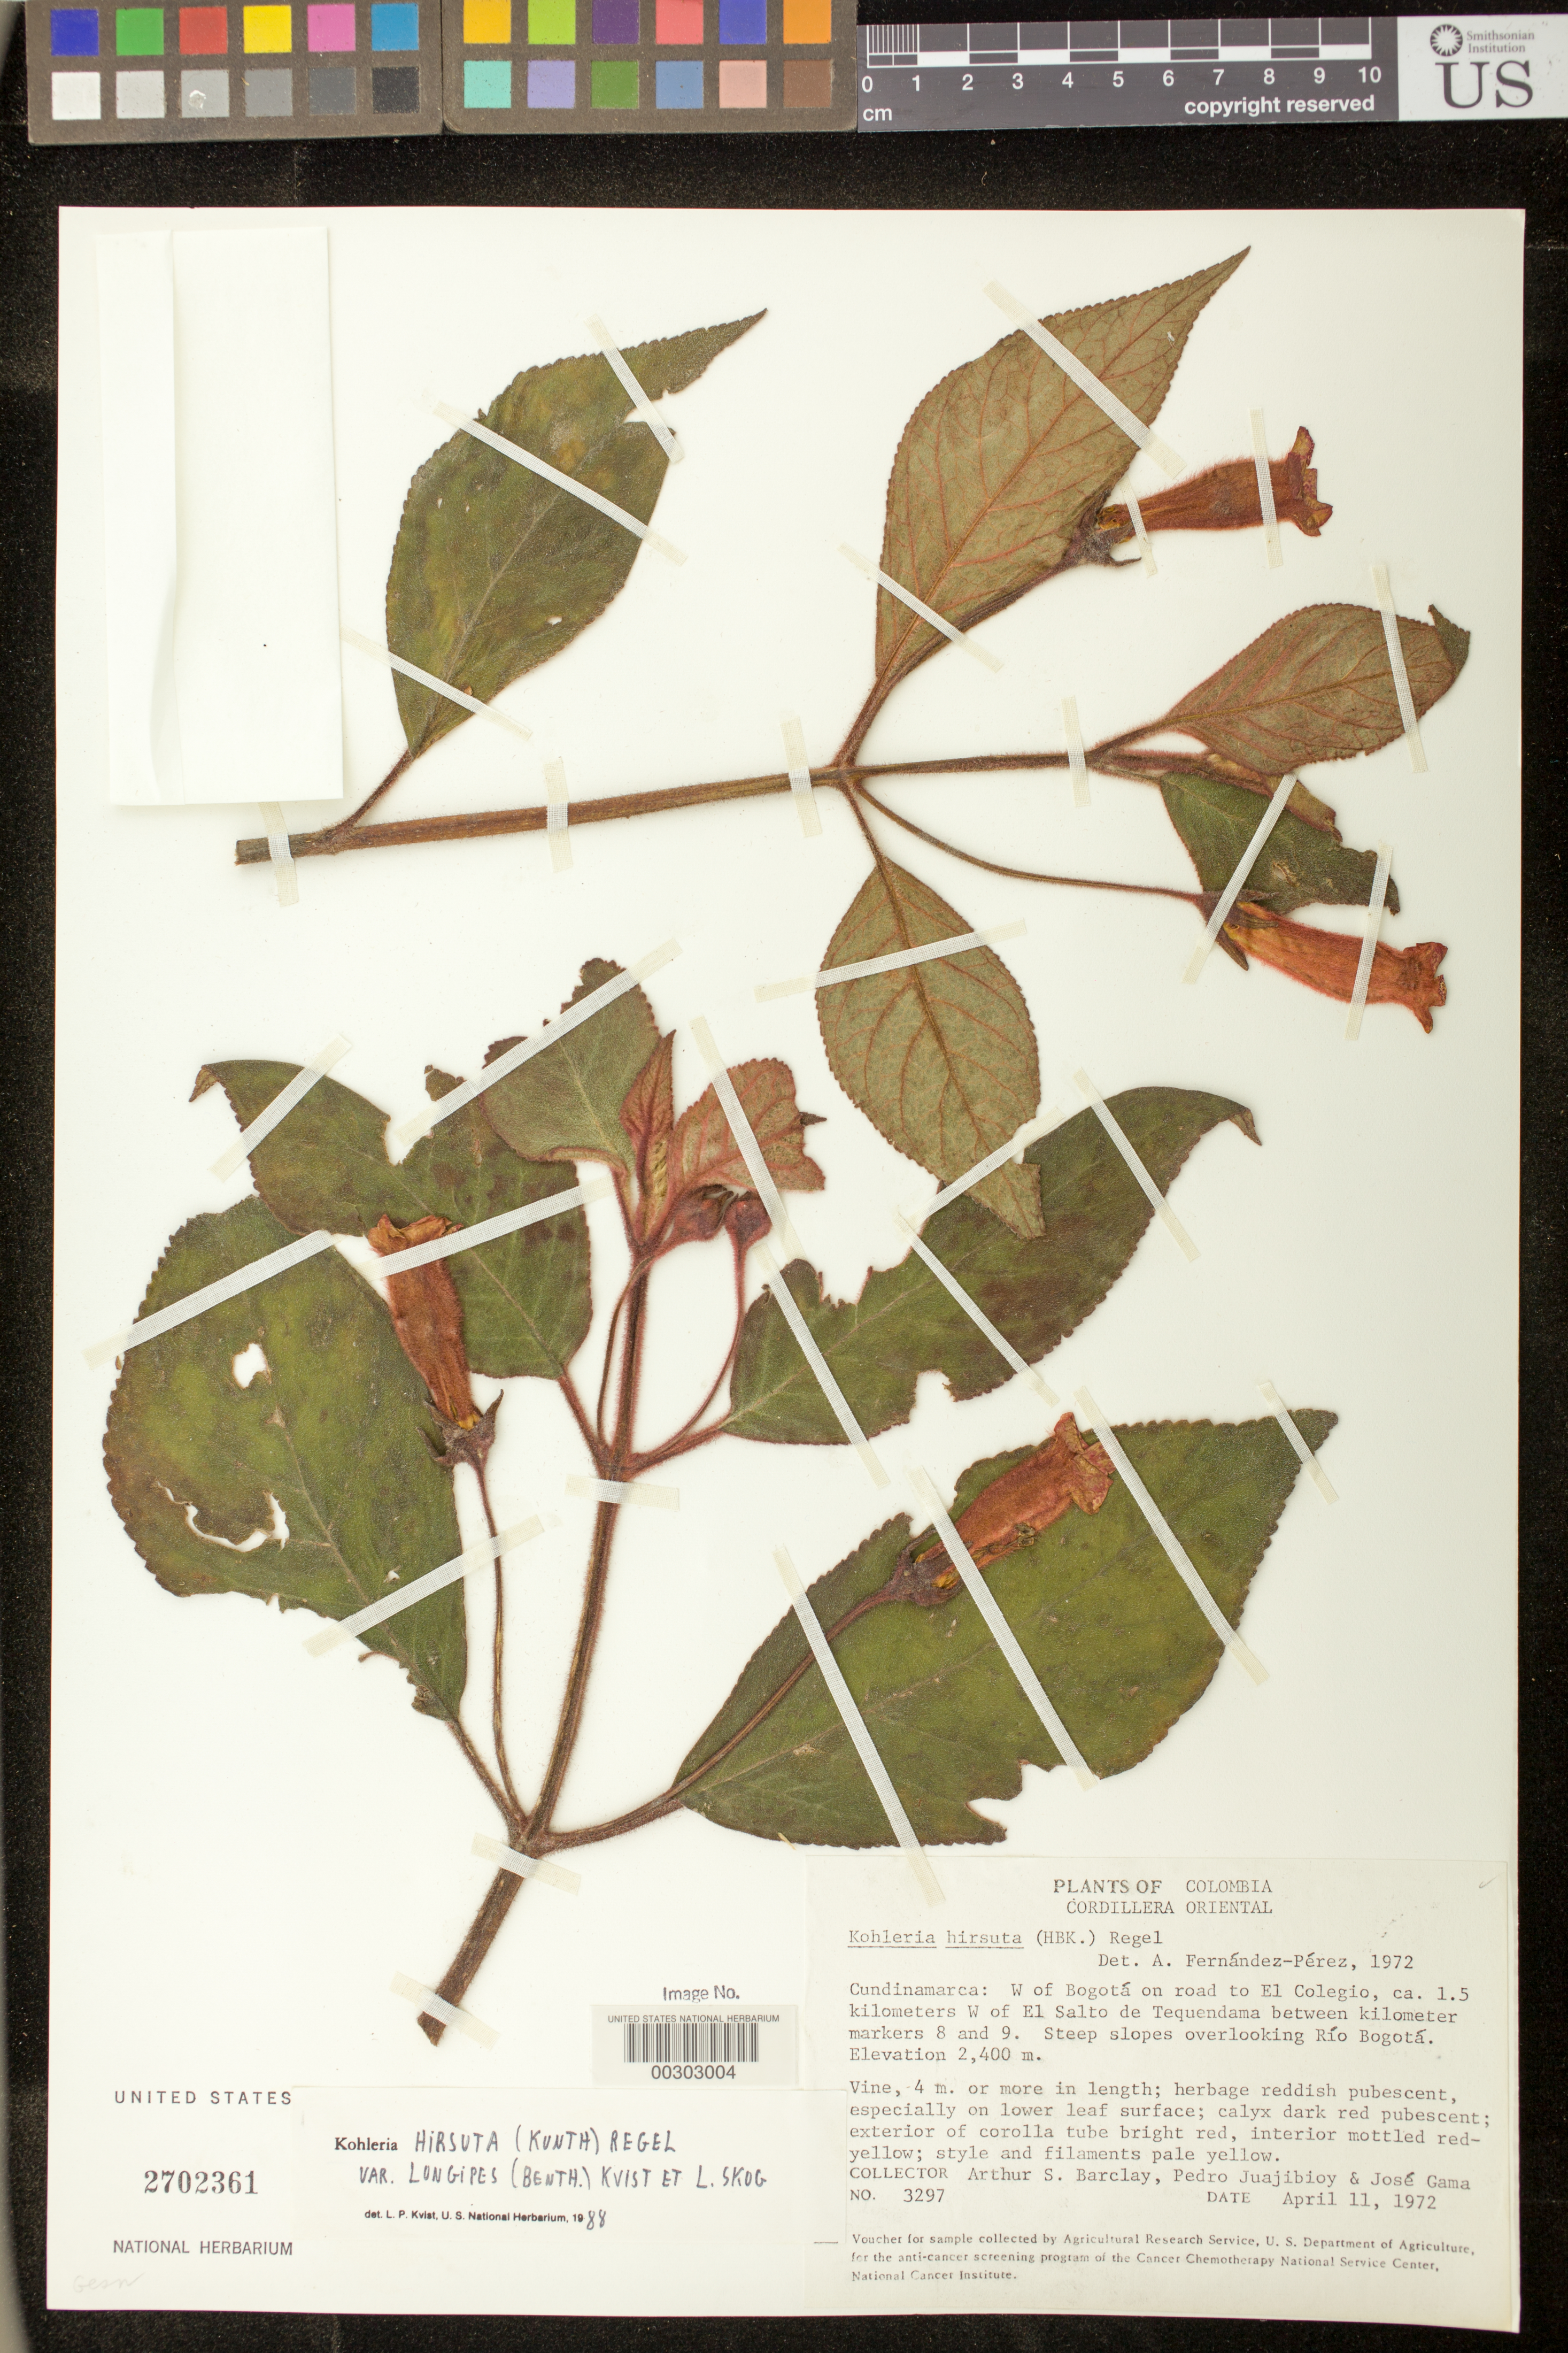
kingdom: Plantae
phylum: Tracheophyta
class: Magnoliopsida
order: Lamiales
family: Gesneriaceae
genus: Kohleria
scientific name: Kohleria hirsuta var. longipes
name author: (Benth.) L.P. Kvist & L.E. Skog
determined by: Skog, Laurence E.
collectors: A. S. Barclay, P. Juajibioy & J. Gama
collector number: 3297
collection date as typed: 11 Apr 1972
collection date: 1972-04-11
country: Colombia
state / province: Cundinamarca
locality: Cordillera Oriental, W of Bogota on road to El Colegio, ca 1.5 km W of El Salto de Tequendama between km markers 8 and 9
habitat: Steep slopes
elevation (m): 2400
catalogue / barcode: US 2702361